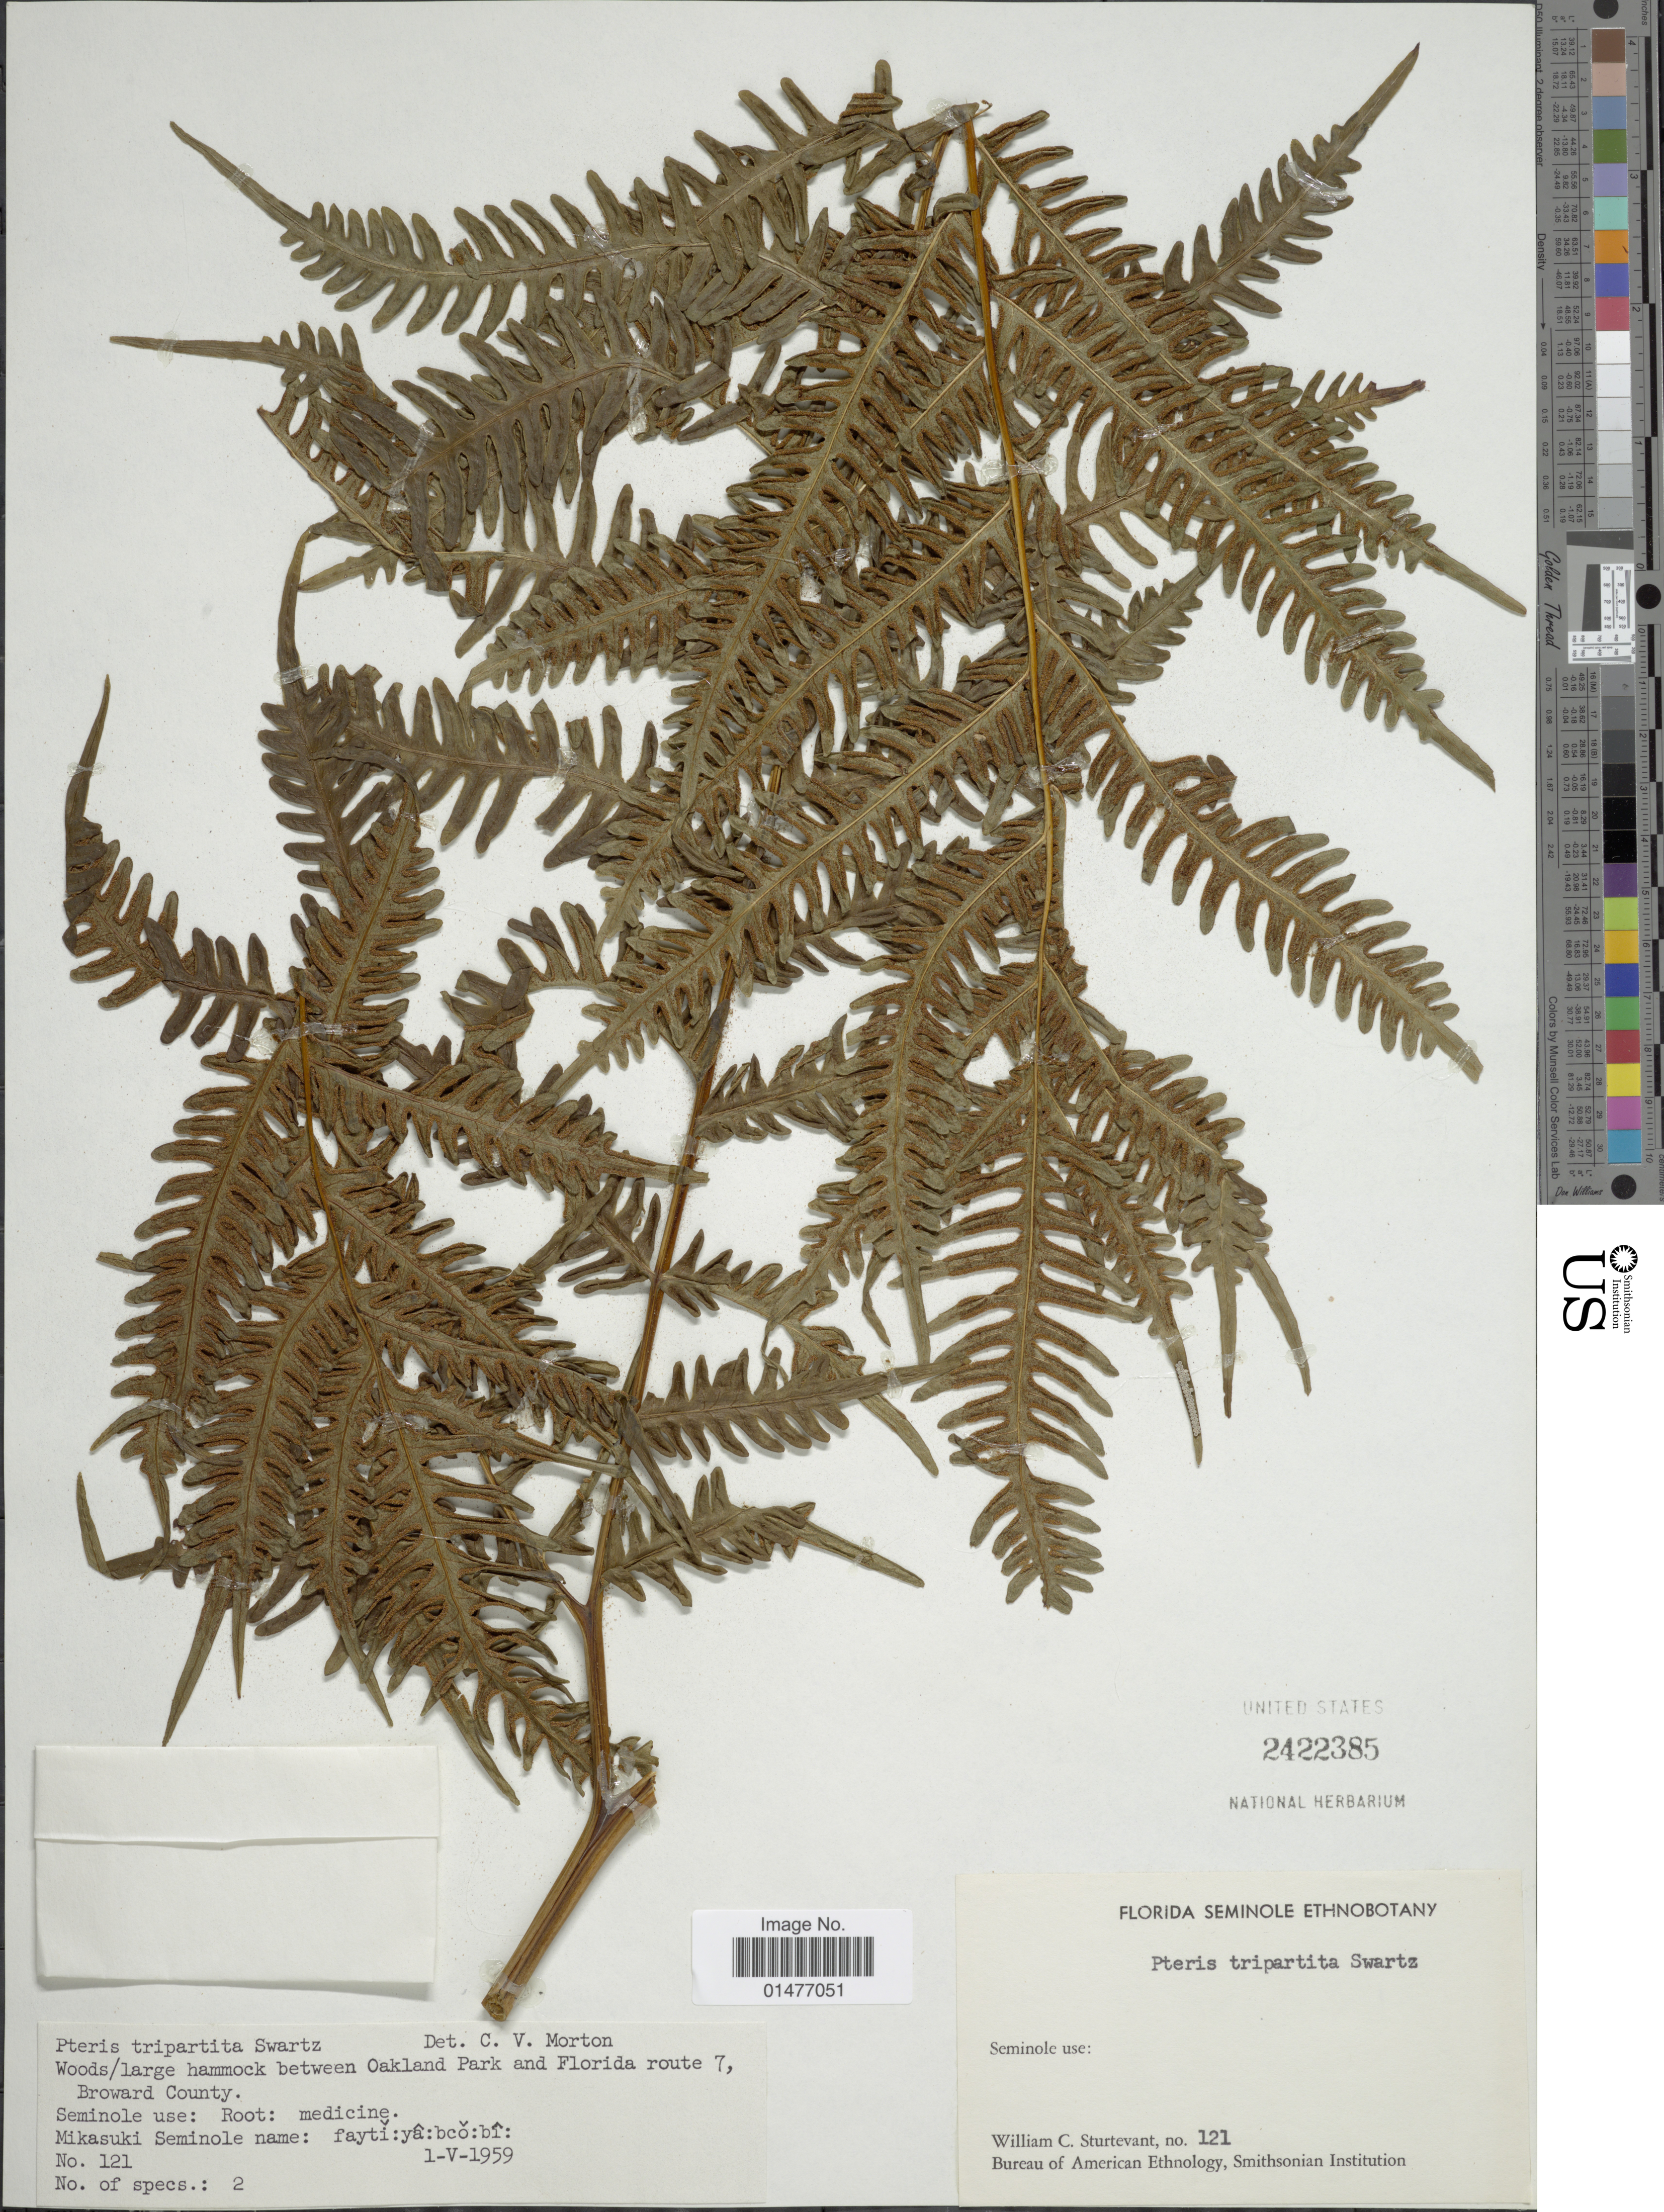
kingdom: Plantae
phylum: Tracheophyta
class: Polypodiopsida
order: Polypodiales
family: Pteridaceae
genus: Pteris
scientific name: Pteris tripartita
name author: Sw.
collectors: W. Sturtevant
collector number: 121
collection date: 1959-01-05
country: United States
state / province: Florida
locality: Woods/large hammoock between Oakloand Park and Florida route 7. Broward County.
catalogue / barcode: US 2422385